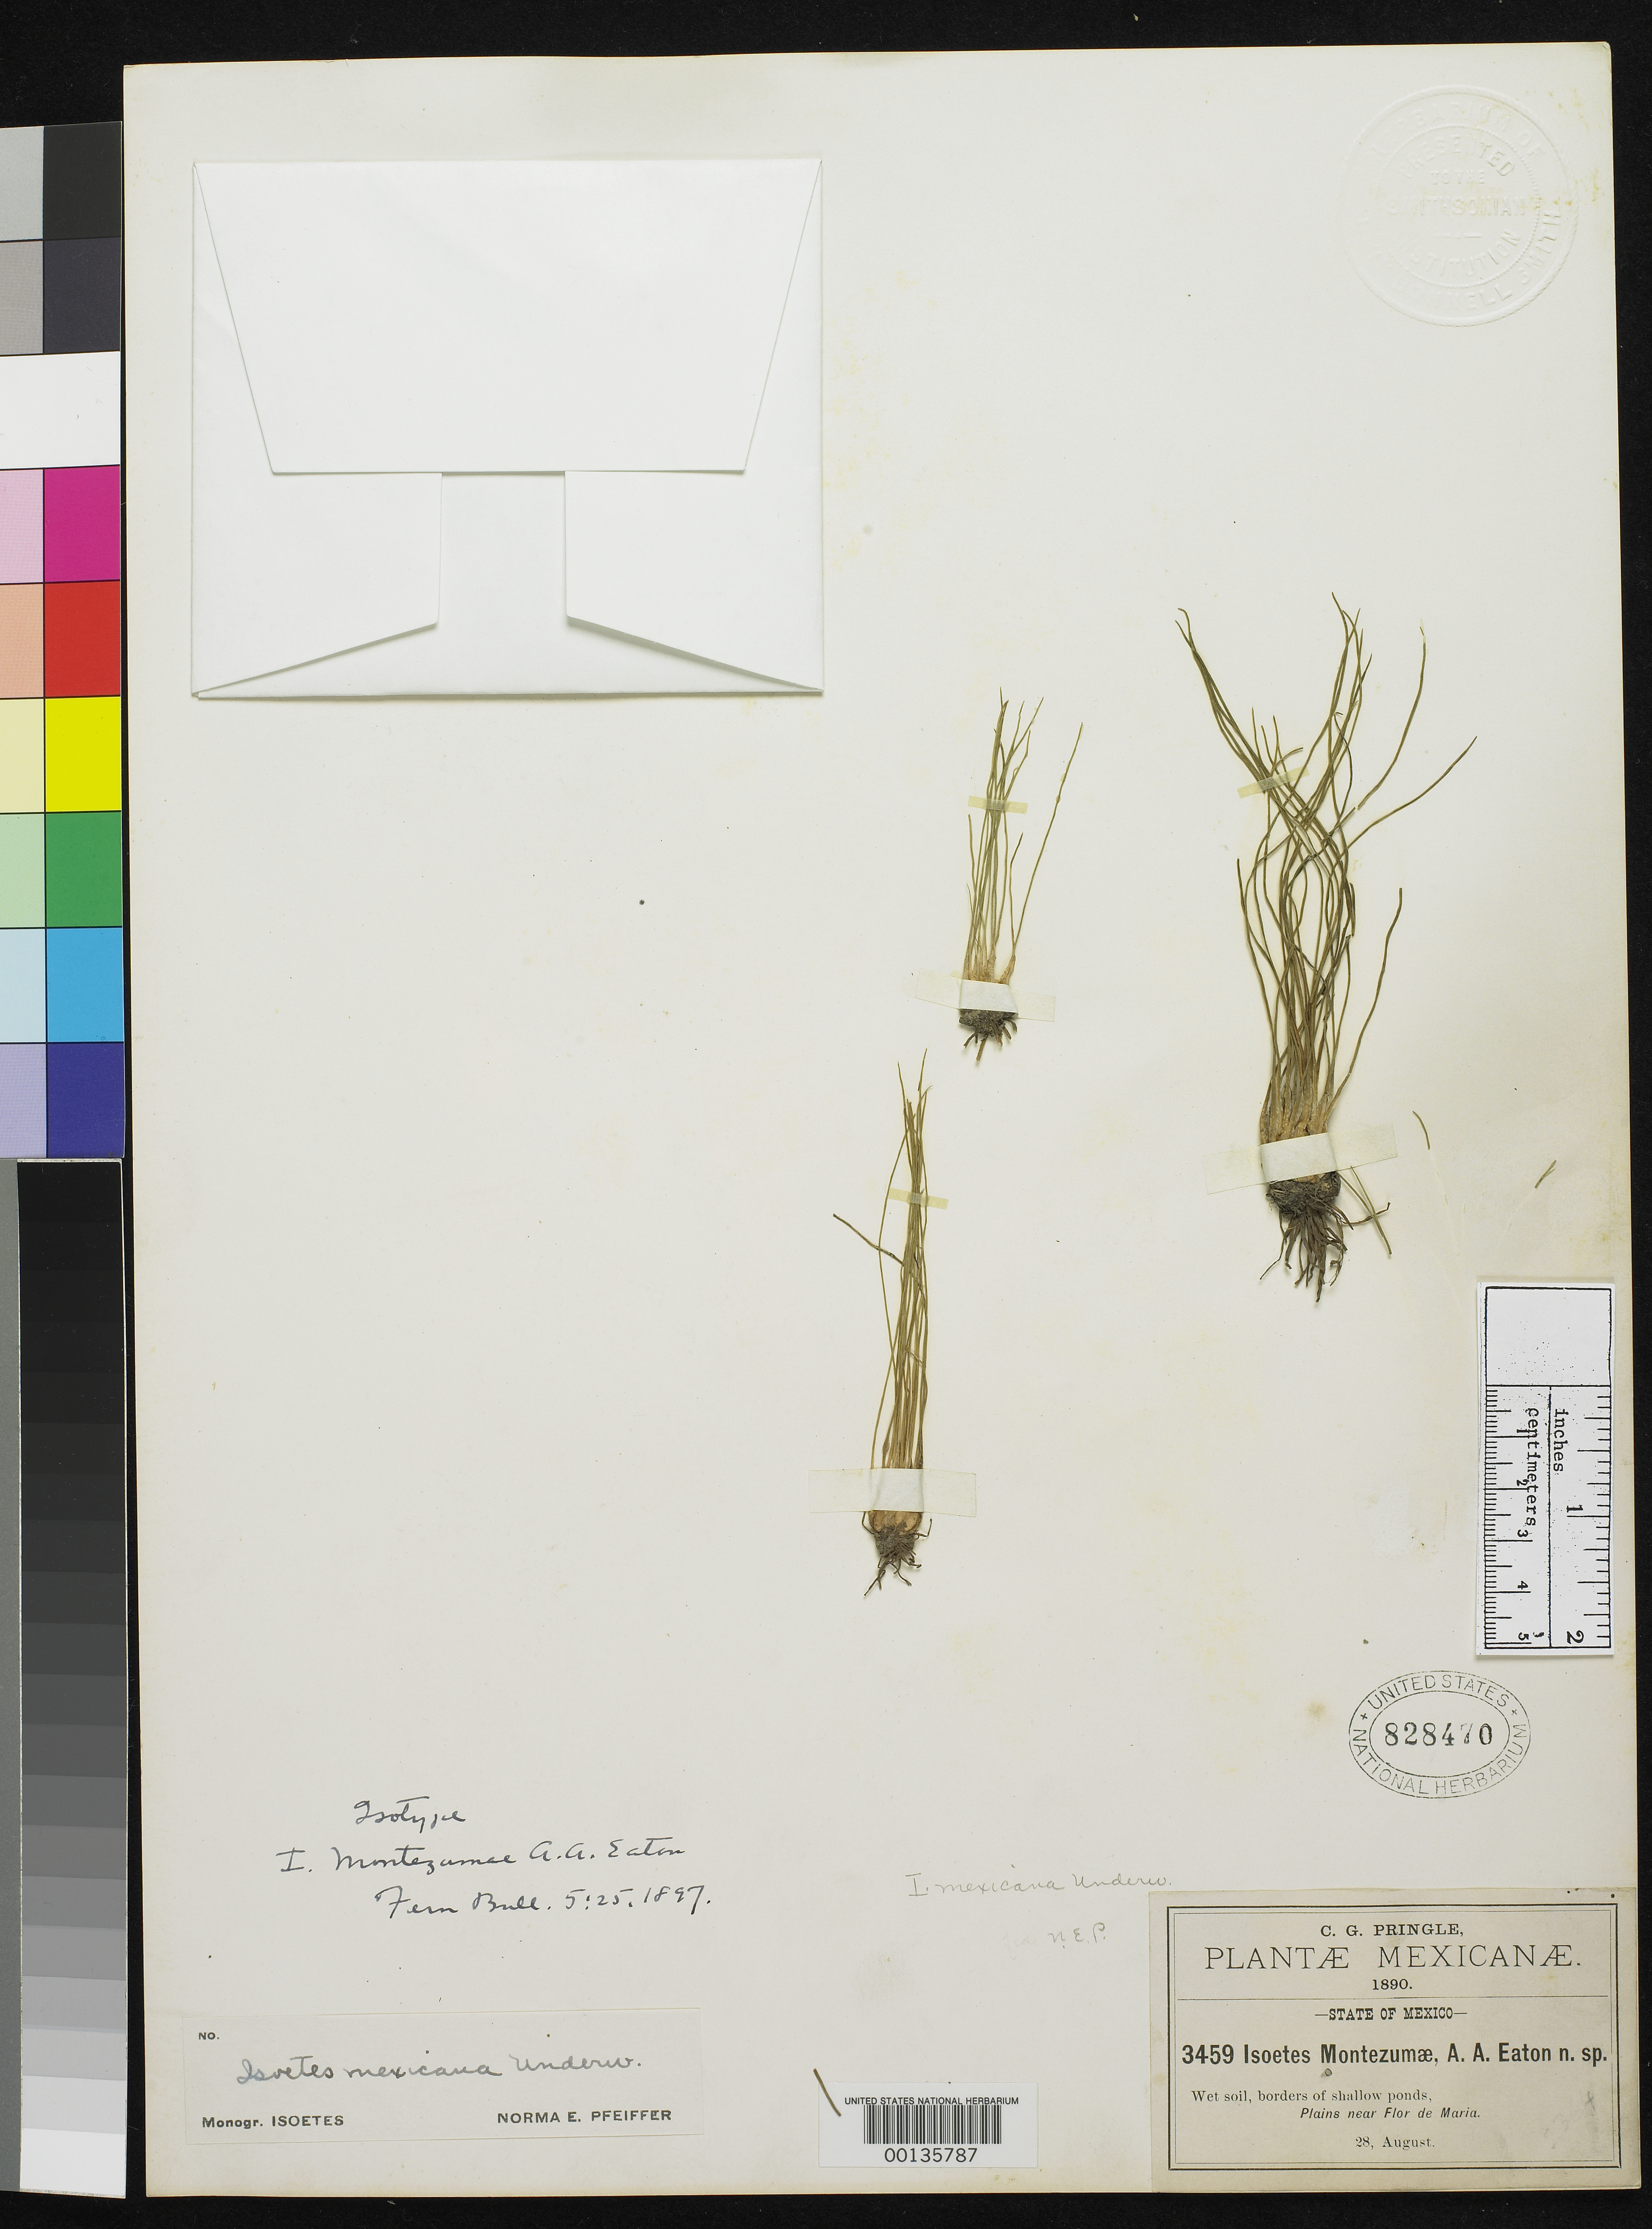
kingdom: Plantae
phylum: Tracheophyta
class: Lycopodiopsida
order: Isoetales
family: Isoetaceae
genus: Isoetes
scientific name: Isoetes montezumae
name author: A.A. Eaton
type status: Type Collection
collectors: C. G. Pringle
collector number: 3459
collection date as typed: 28 Aug 1890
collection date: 1890-08-28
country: Mexico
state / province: México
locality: Plains near Flor de Maria.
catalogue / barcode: US 828470